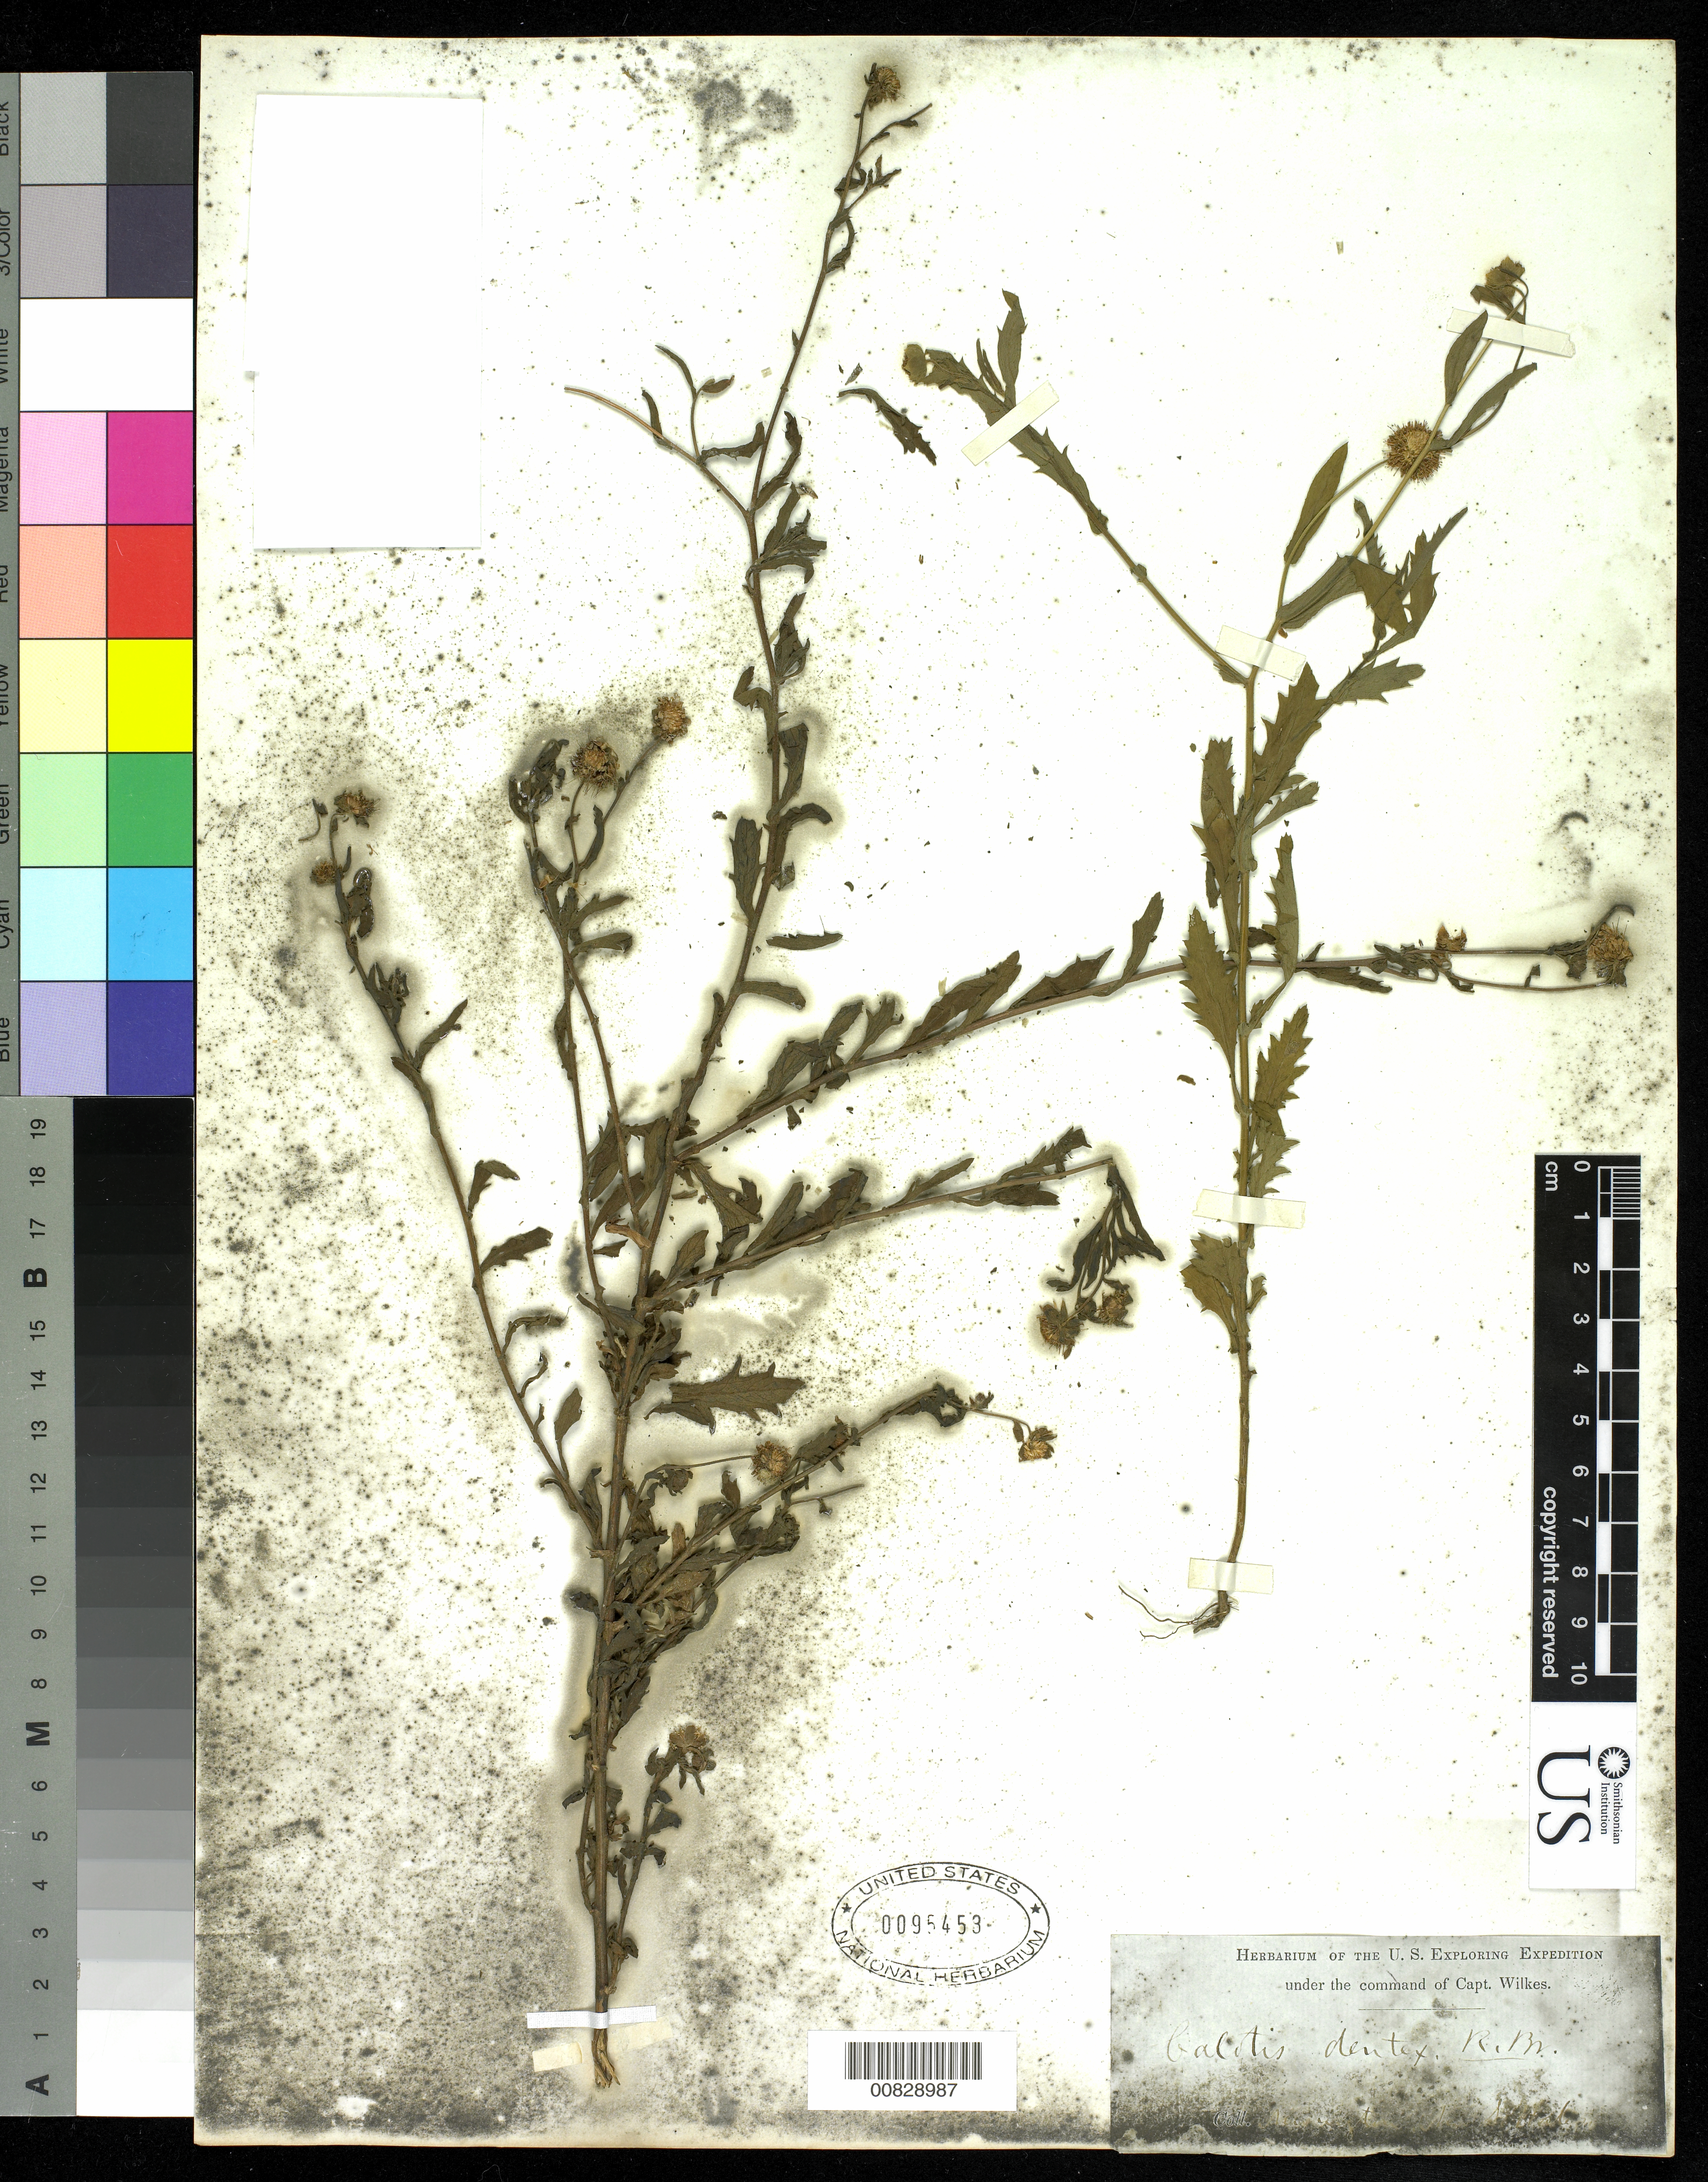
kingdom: Plantae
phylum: Tracheophyta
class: Magnoliopsida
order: Asterales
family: Asteraceae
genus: Calotis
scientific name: Calotis dentex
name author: R. Br.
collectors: Wilkes Explor. Exped.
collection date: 1838/1842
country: Australia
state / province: New South Wales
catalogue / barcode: US 95453